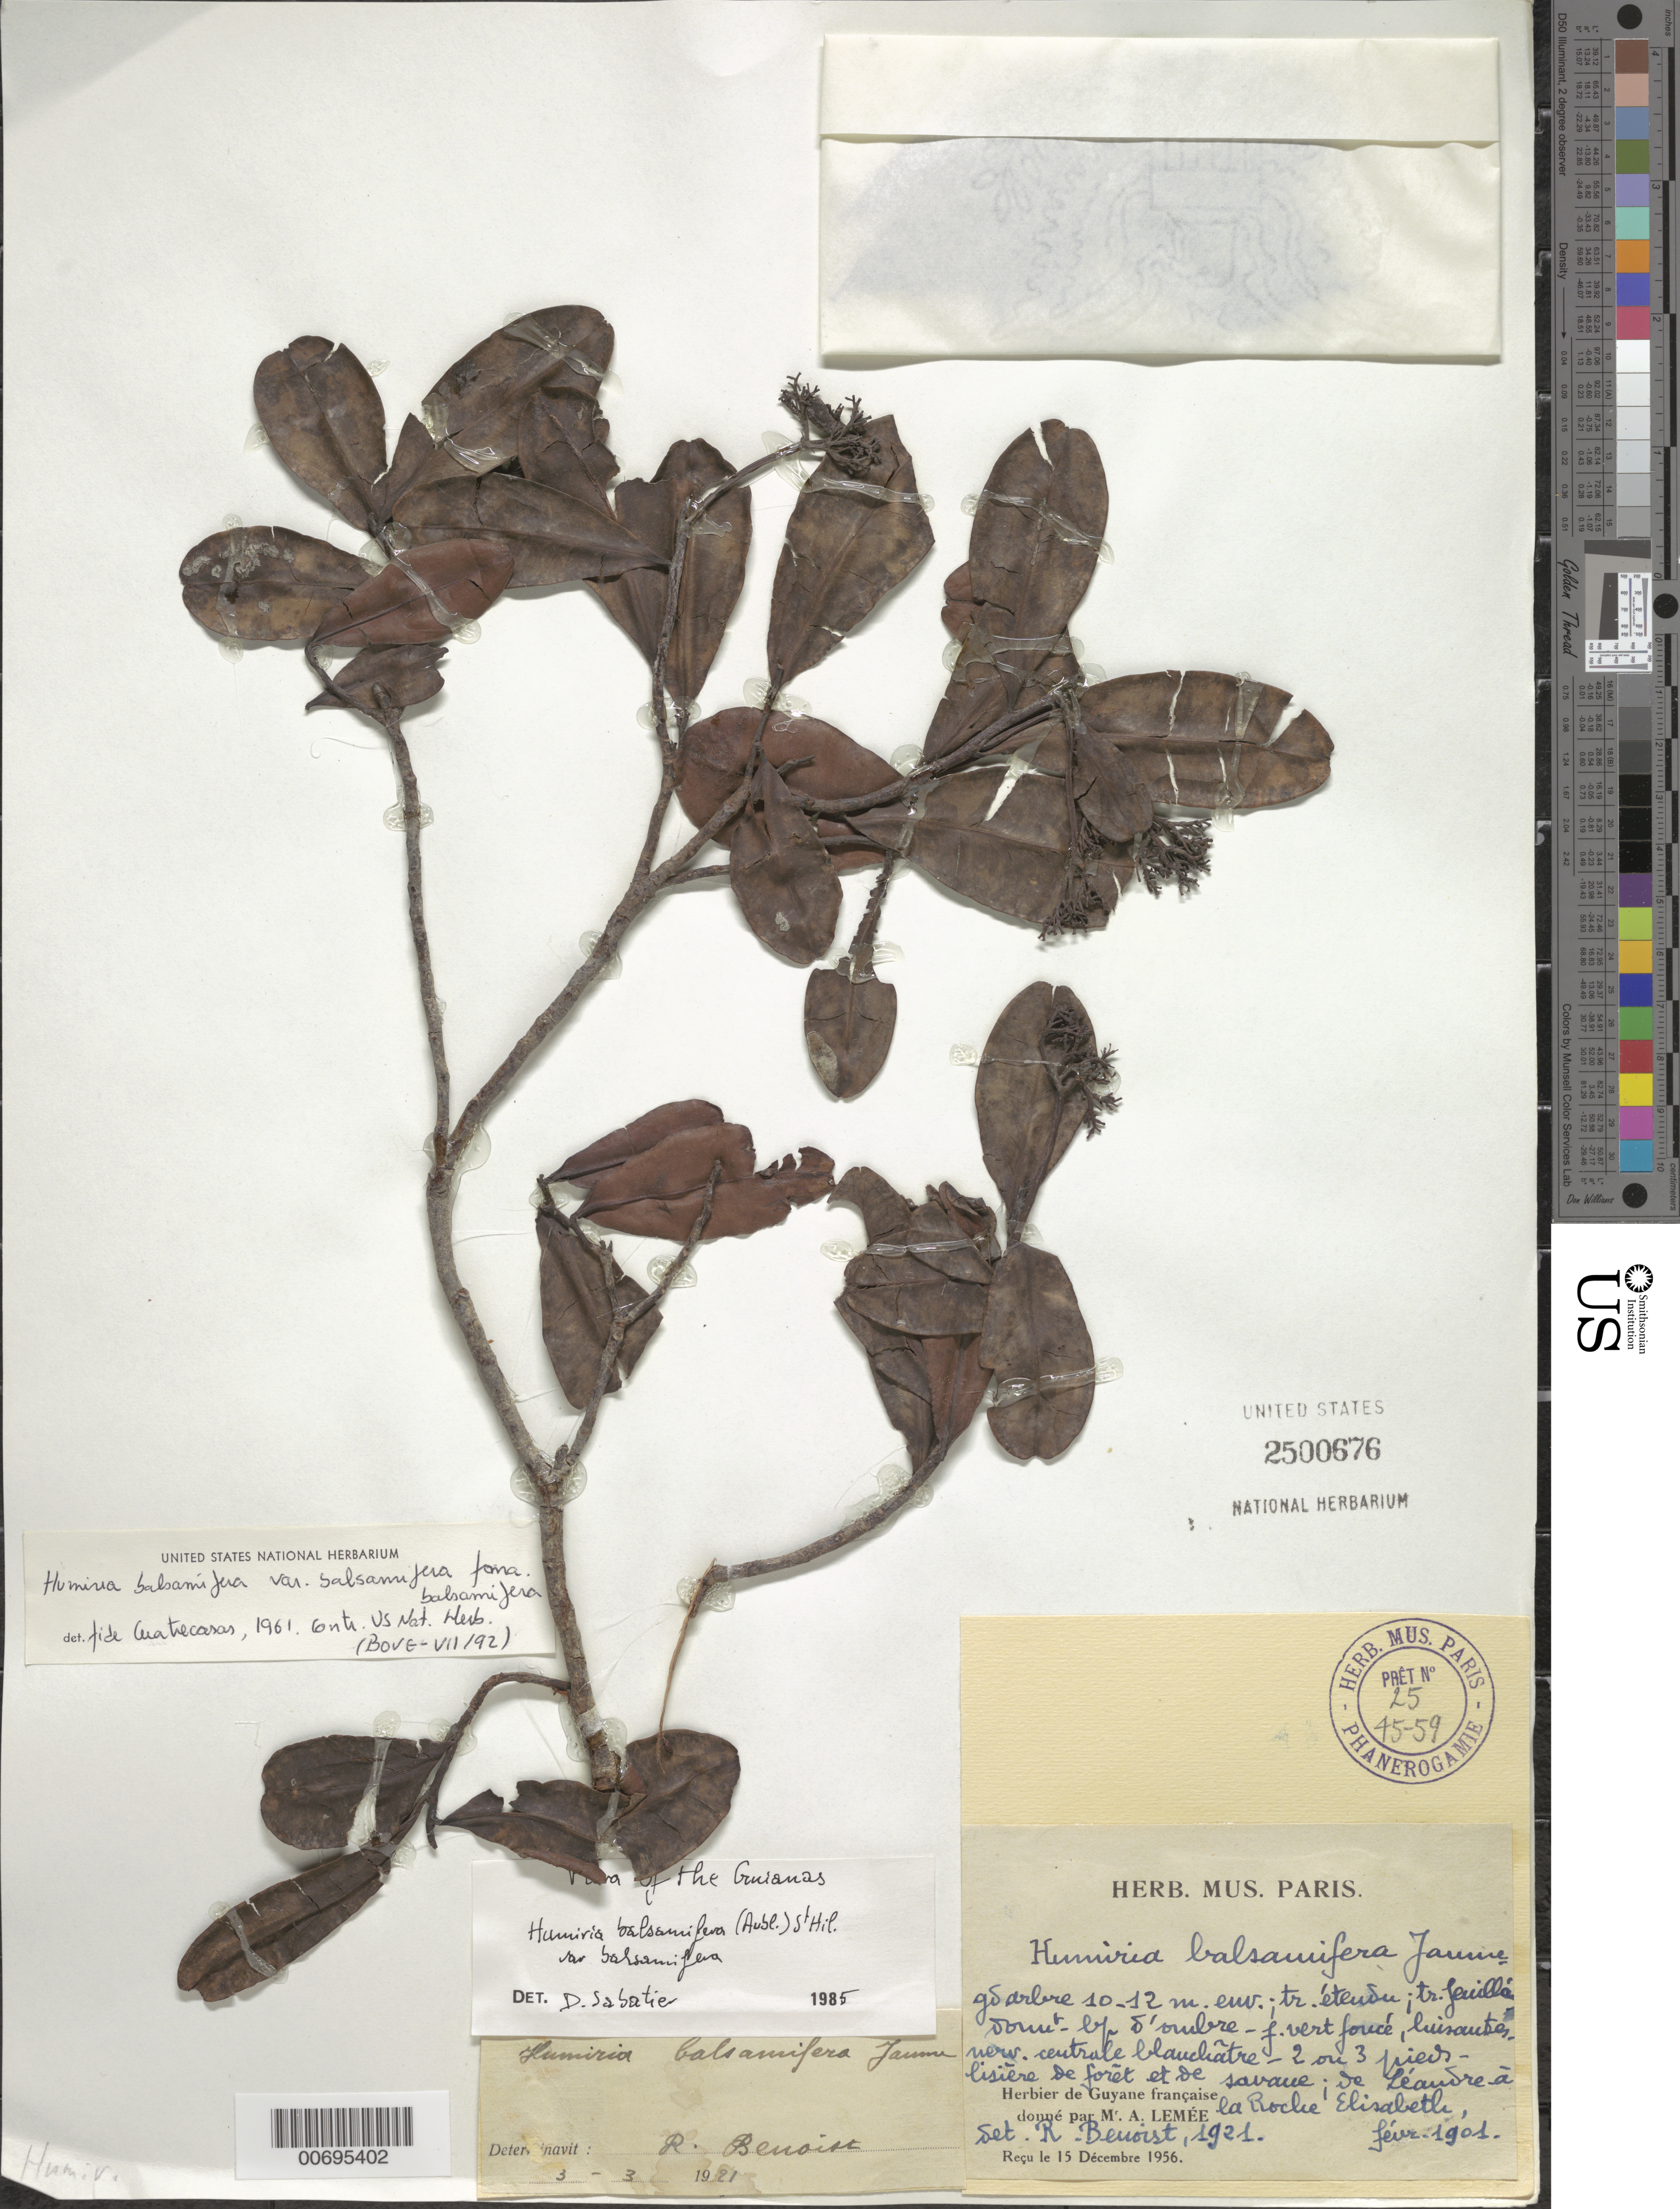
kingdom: Plantae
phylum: Tracheophyta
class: Magnoliopsida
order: Malpighiales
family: Humiriaceae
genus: Humiria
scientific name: Humiria balsamifera f. balsamifera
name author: Aubl.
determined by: Sabatier, D.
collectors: A. M. Lemée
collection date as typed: Feb-01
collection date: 2001-02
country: French Guiana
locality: La Roche Elisabeth, De Léandre à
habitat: Lisiére de forêt dt de savane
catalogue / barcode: US 2500676